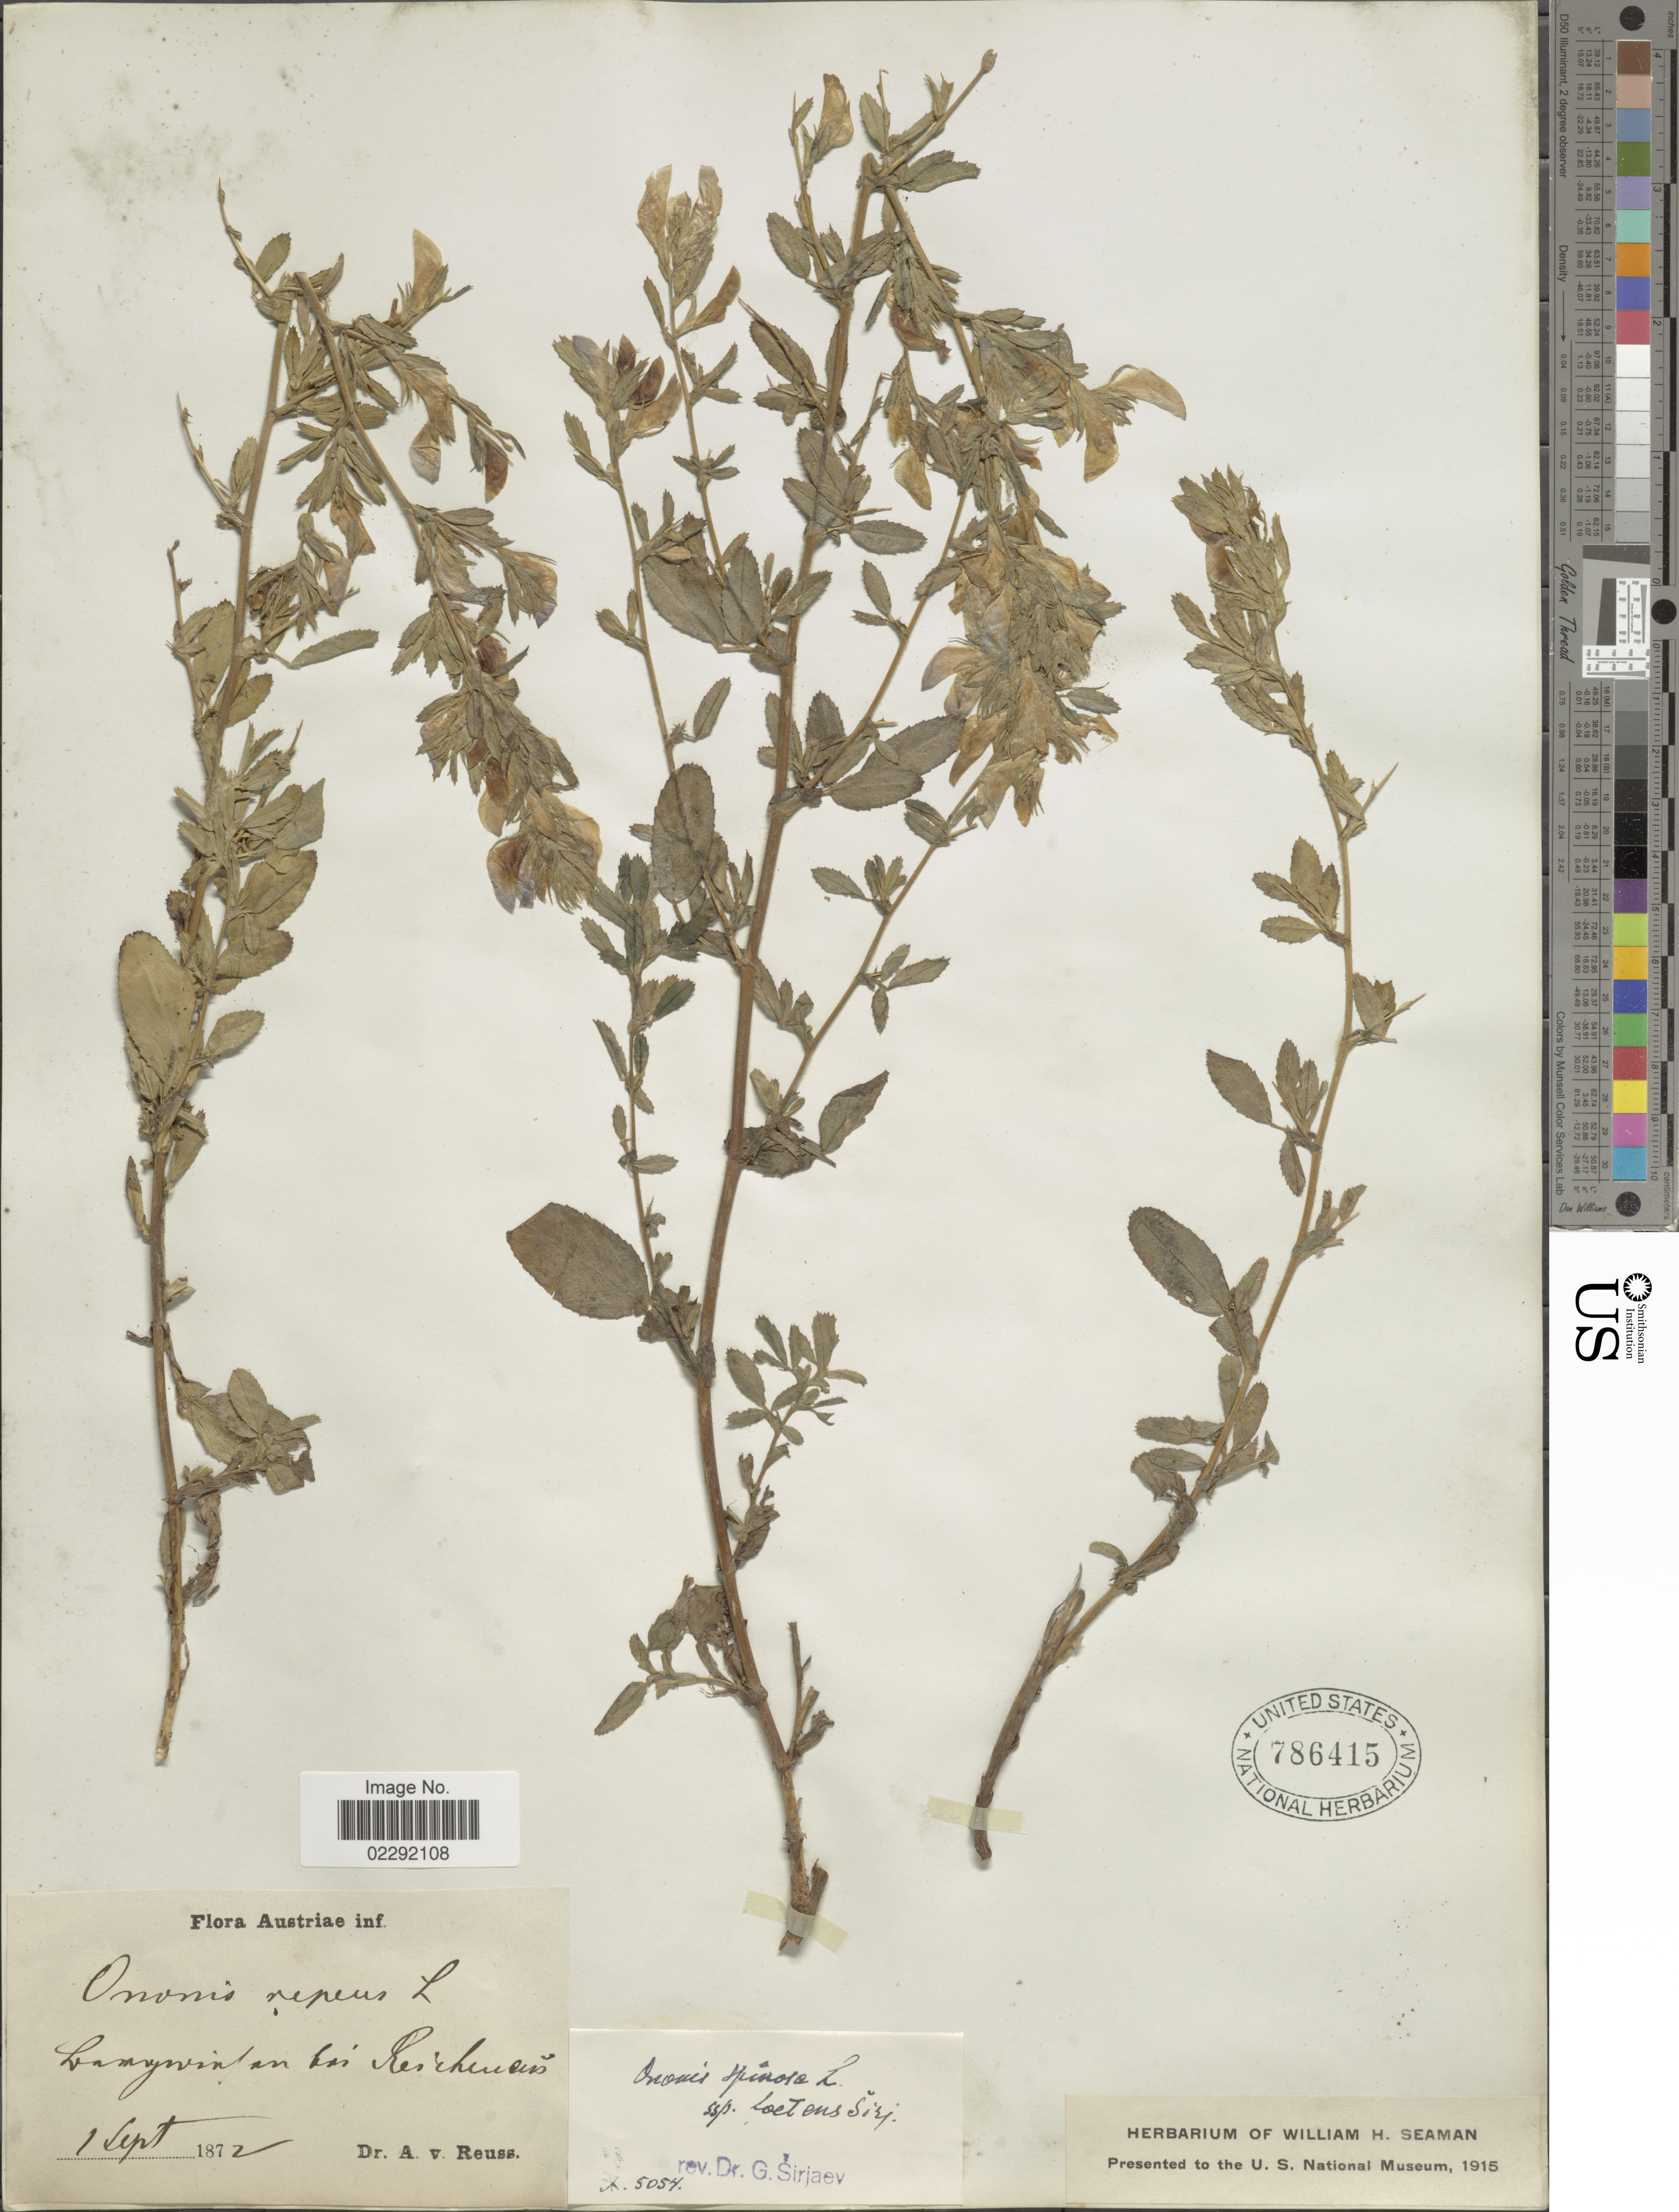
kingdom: Plantae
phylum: Tracheophyta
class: Magnoliopsida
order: Fabales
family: Fabaceae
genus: Ononis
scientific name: Ononis spinosa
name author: L.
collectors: A. Reuss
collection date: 1872-09-01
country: Austria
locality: Austriae inf., Langovia an bei Reichuieras. [interpreted]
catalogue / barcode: US 786415